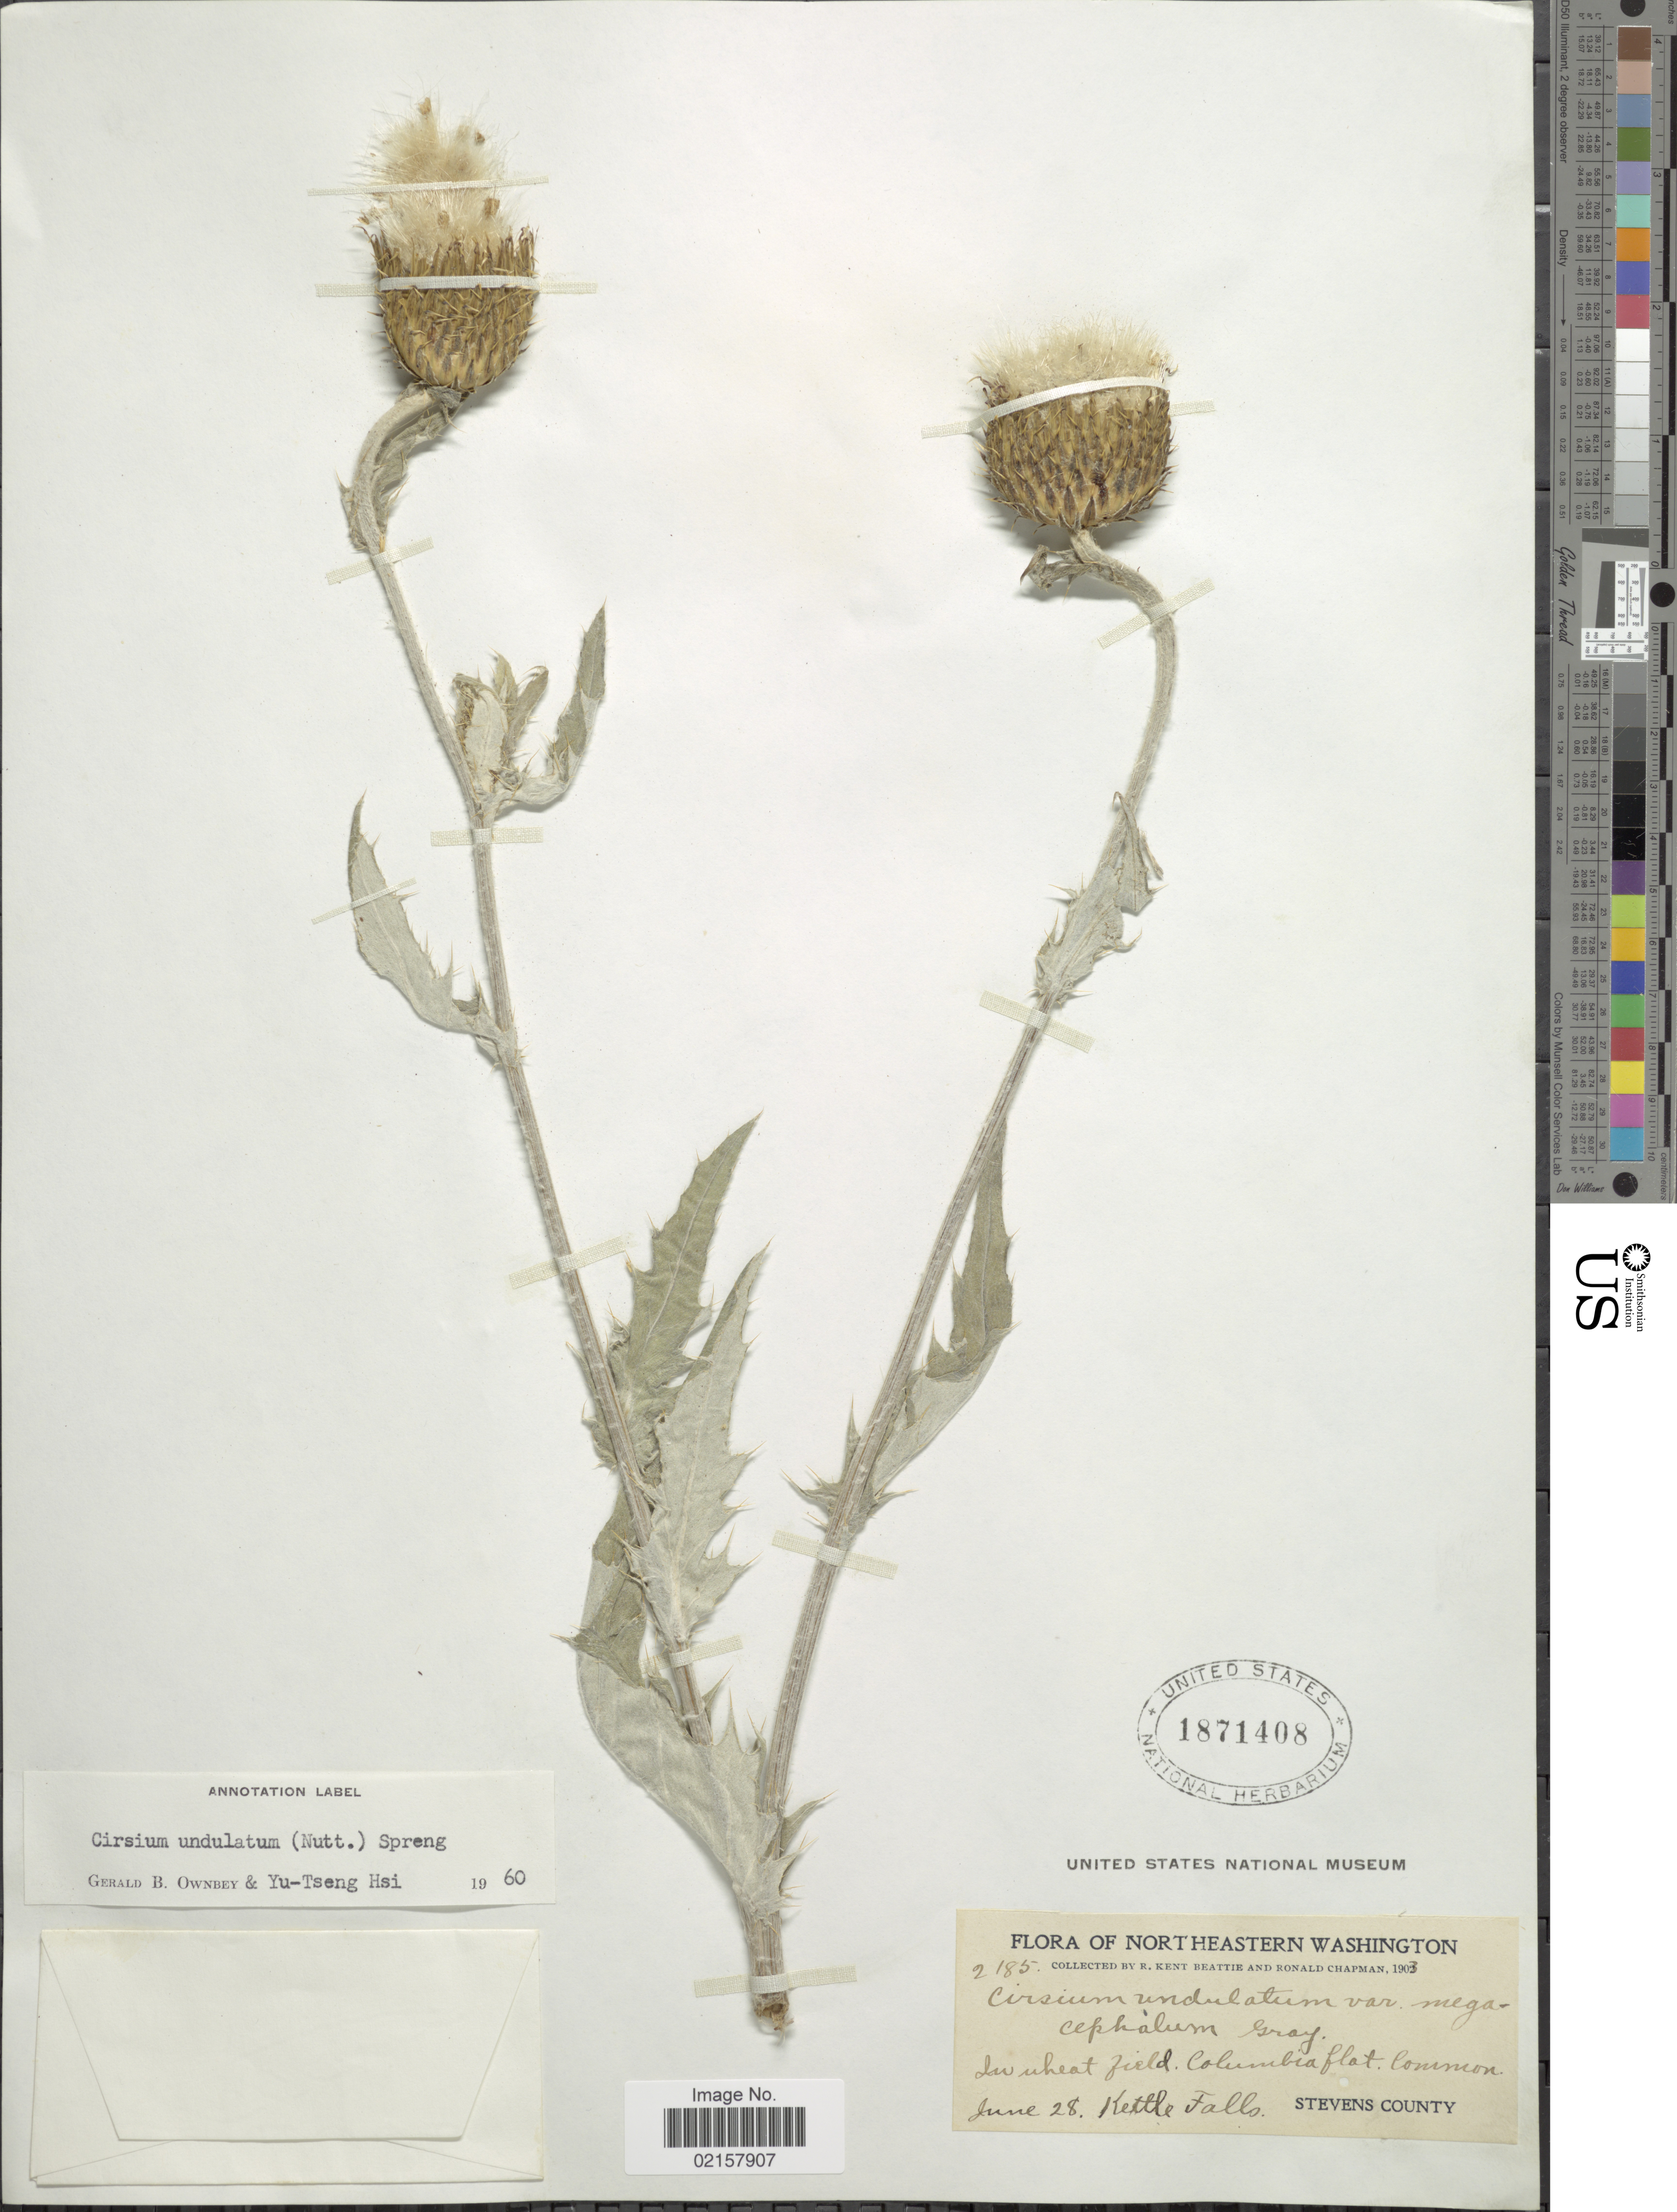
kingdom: Plantae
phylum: Tracheophyta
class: Magnoliopsida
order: Asterales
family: Asteraceae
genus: Cirsium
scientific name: Cirsium undulatum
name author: (Nutt.) Spreng.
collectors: R. K. Beattie & R. Chapman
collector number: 2185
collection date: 1903-06-28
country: United States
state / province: Washington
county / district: Stevens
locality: Northeastern Washington, in wheat field, Columbia flat, Kettle Falls, Stevens County.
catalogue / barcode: US 1871408